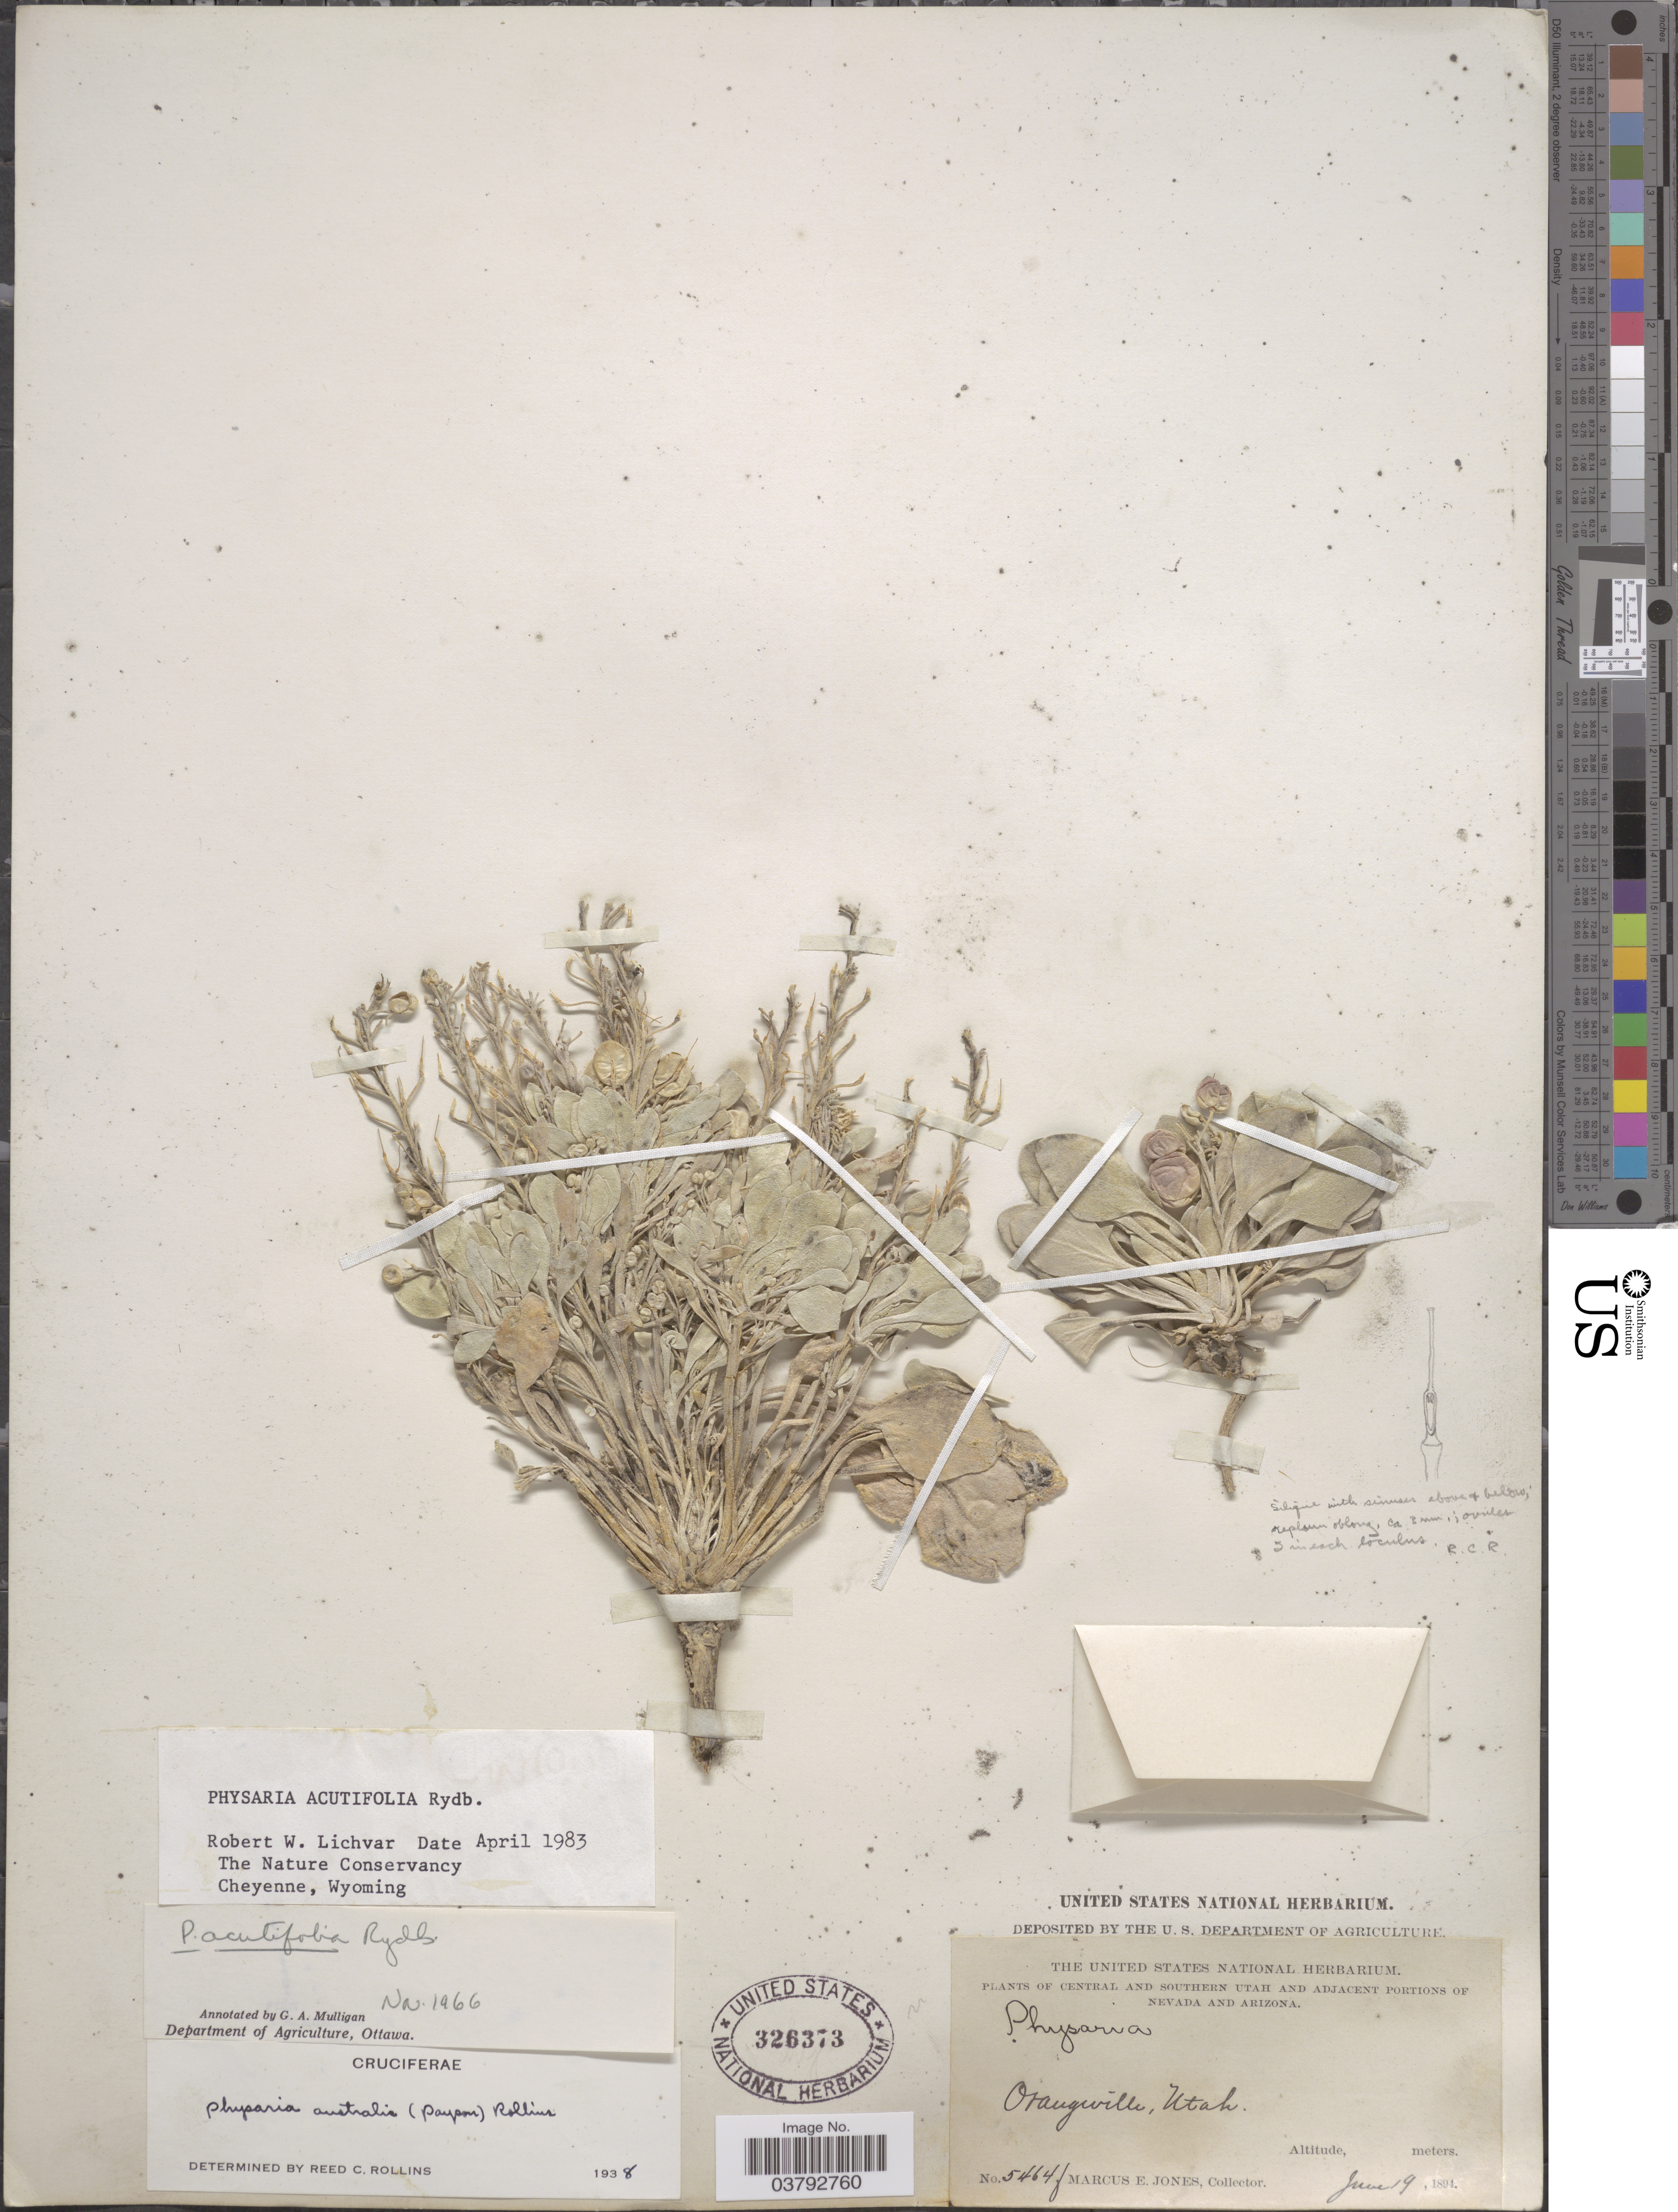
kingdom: Plantae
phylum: Tracheophyta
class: Magnoliopsida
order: Brassicales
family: Brassicaceae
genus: Physaria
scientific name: Physaria acutifolia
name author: Rydb.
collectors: M. E. Jones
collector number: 5464f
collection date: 1894-06-19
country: United States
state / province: Utah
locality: Orangeville. Central and Southern Utah.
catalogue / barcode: US 326373